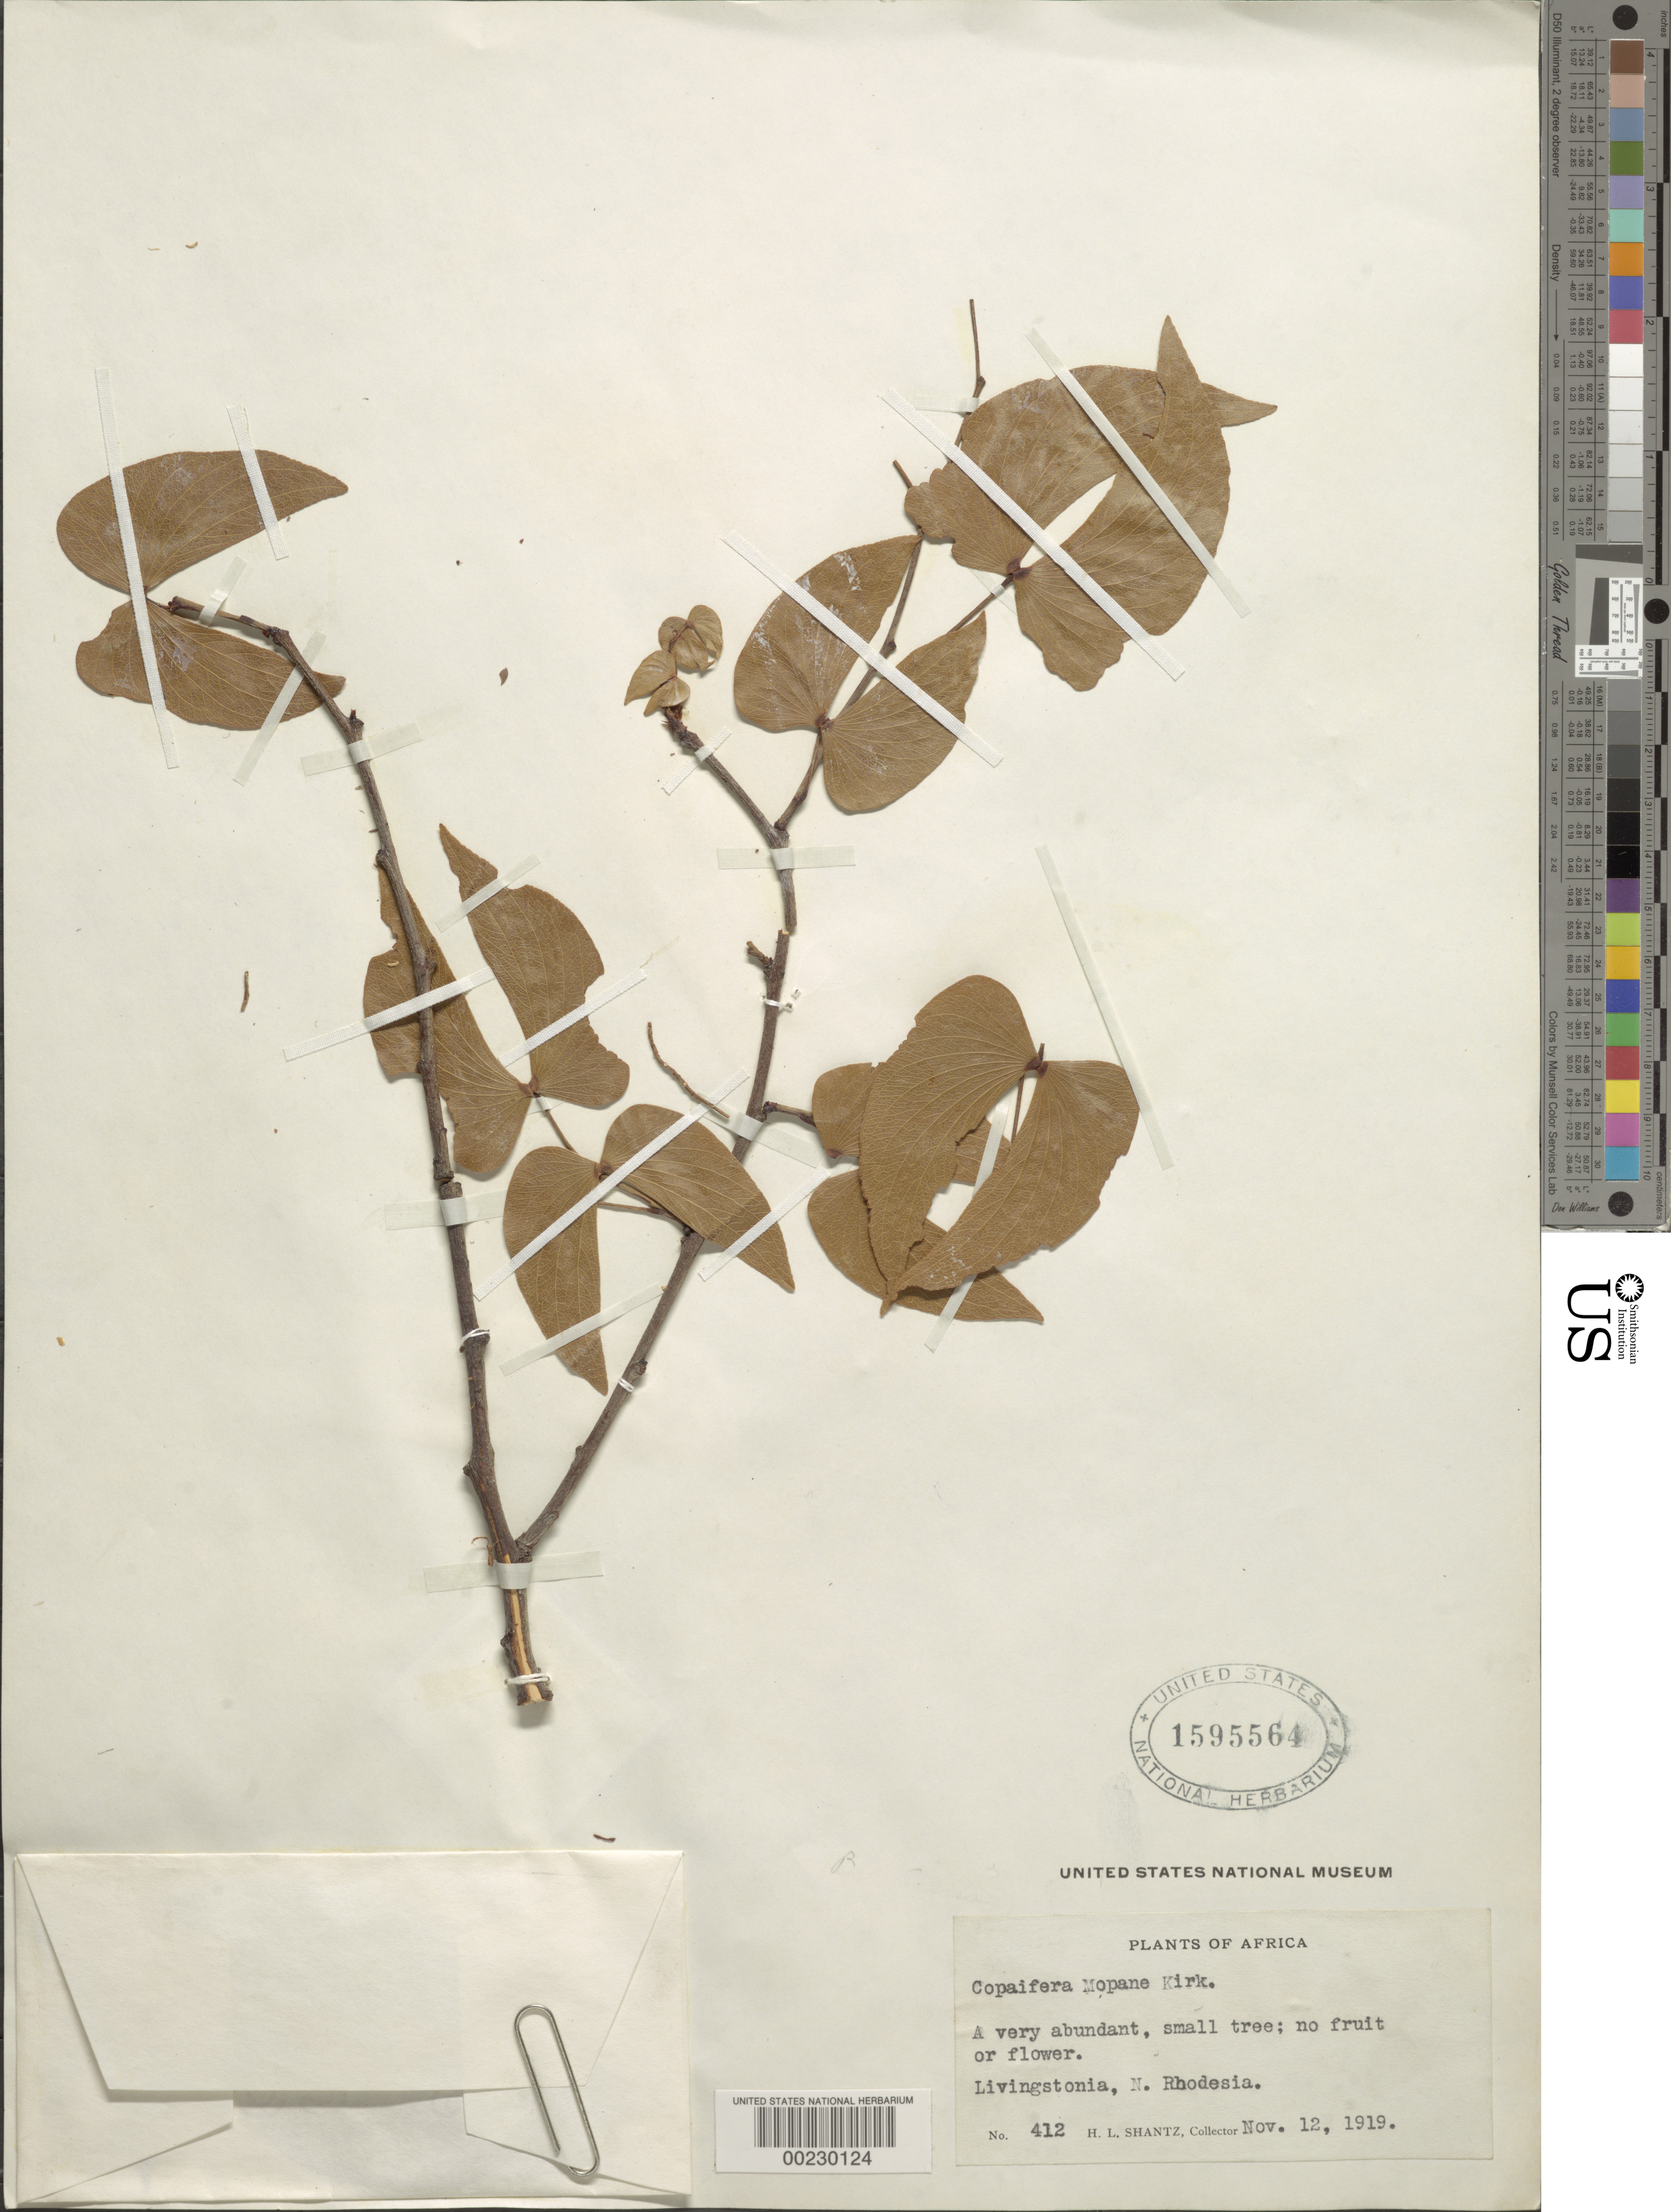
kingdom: Plantae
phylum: Tracheophyta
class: Magnoliopsida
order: Fabales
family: Fabaceae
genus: Colophospermum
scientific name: Colophospermum mopane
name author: (J. Kirk ex Benth.) J. Léonard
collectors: H. Shantz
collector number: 412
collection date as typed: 12 Nov 1919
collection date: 1919-11-12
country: Zambia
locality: Livingstonia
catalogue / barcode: US 1595564